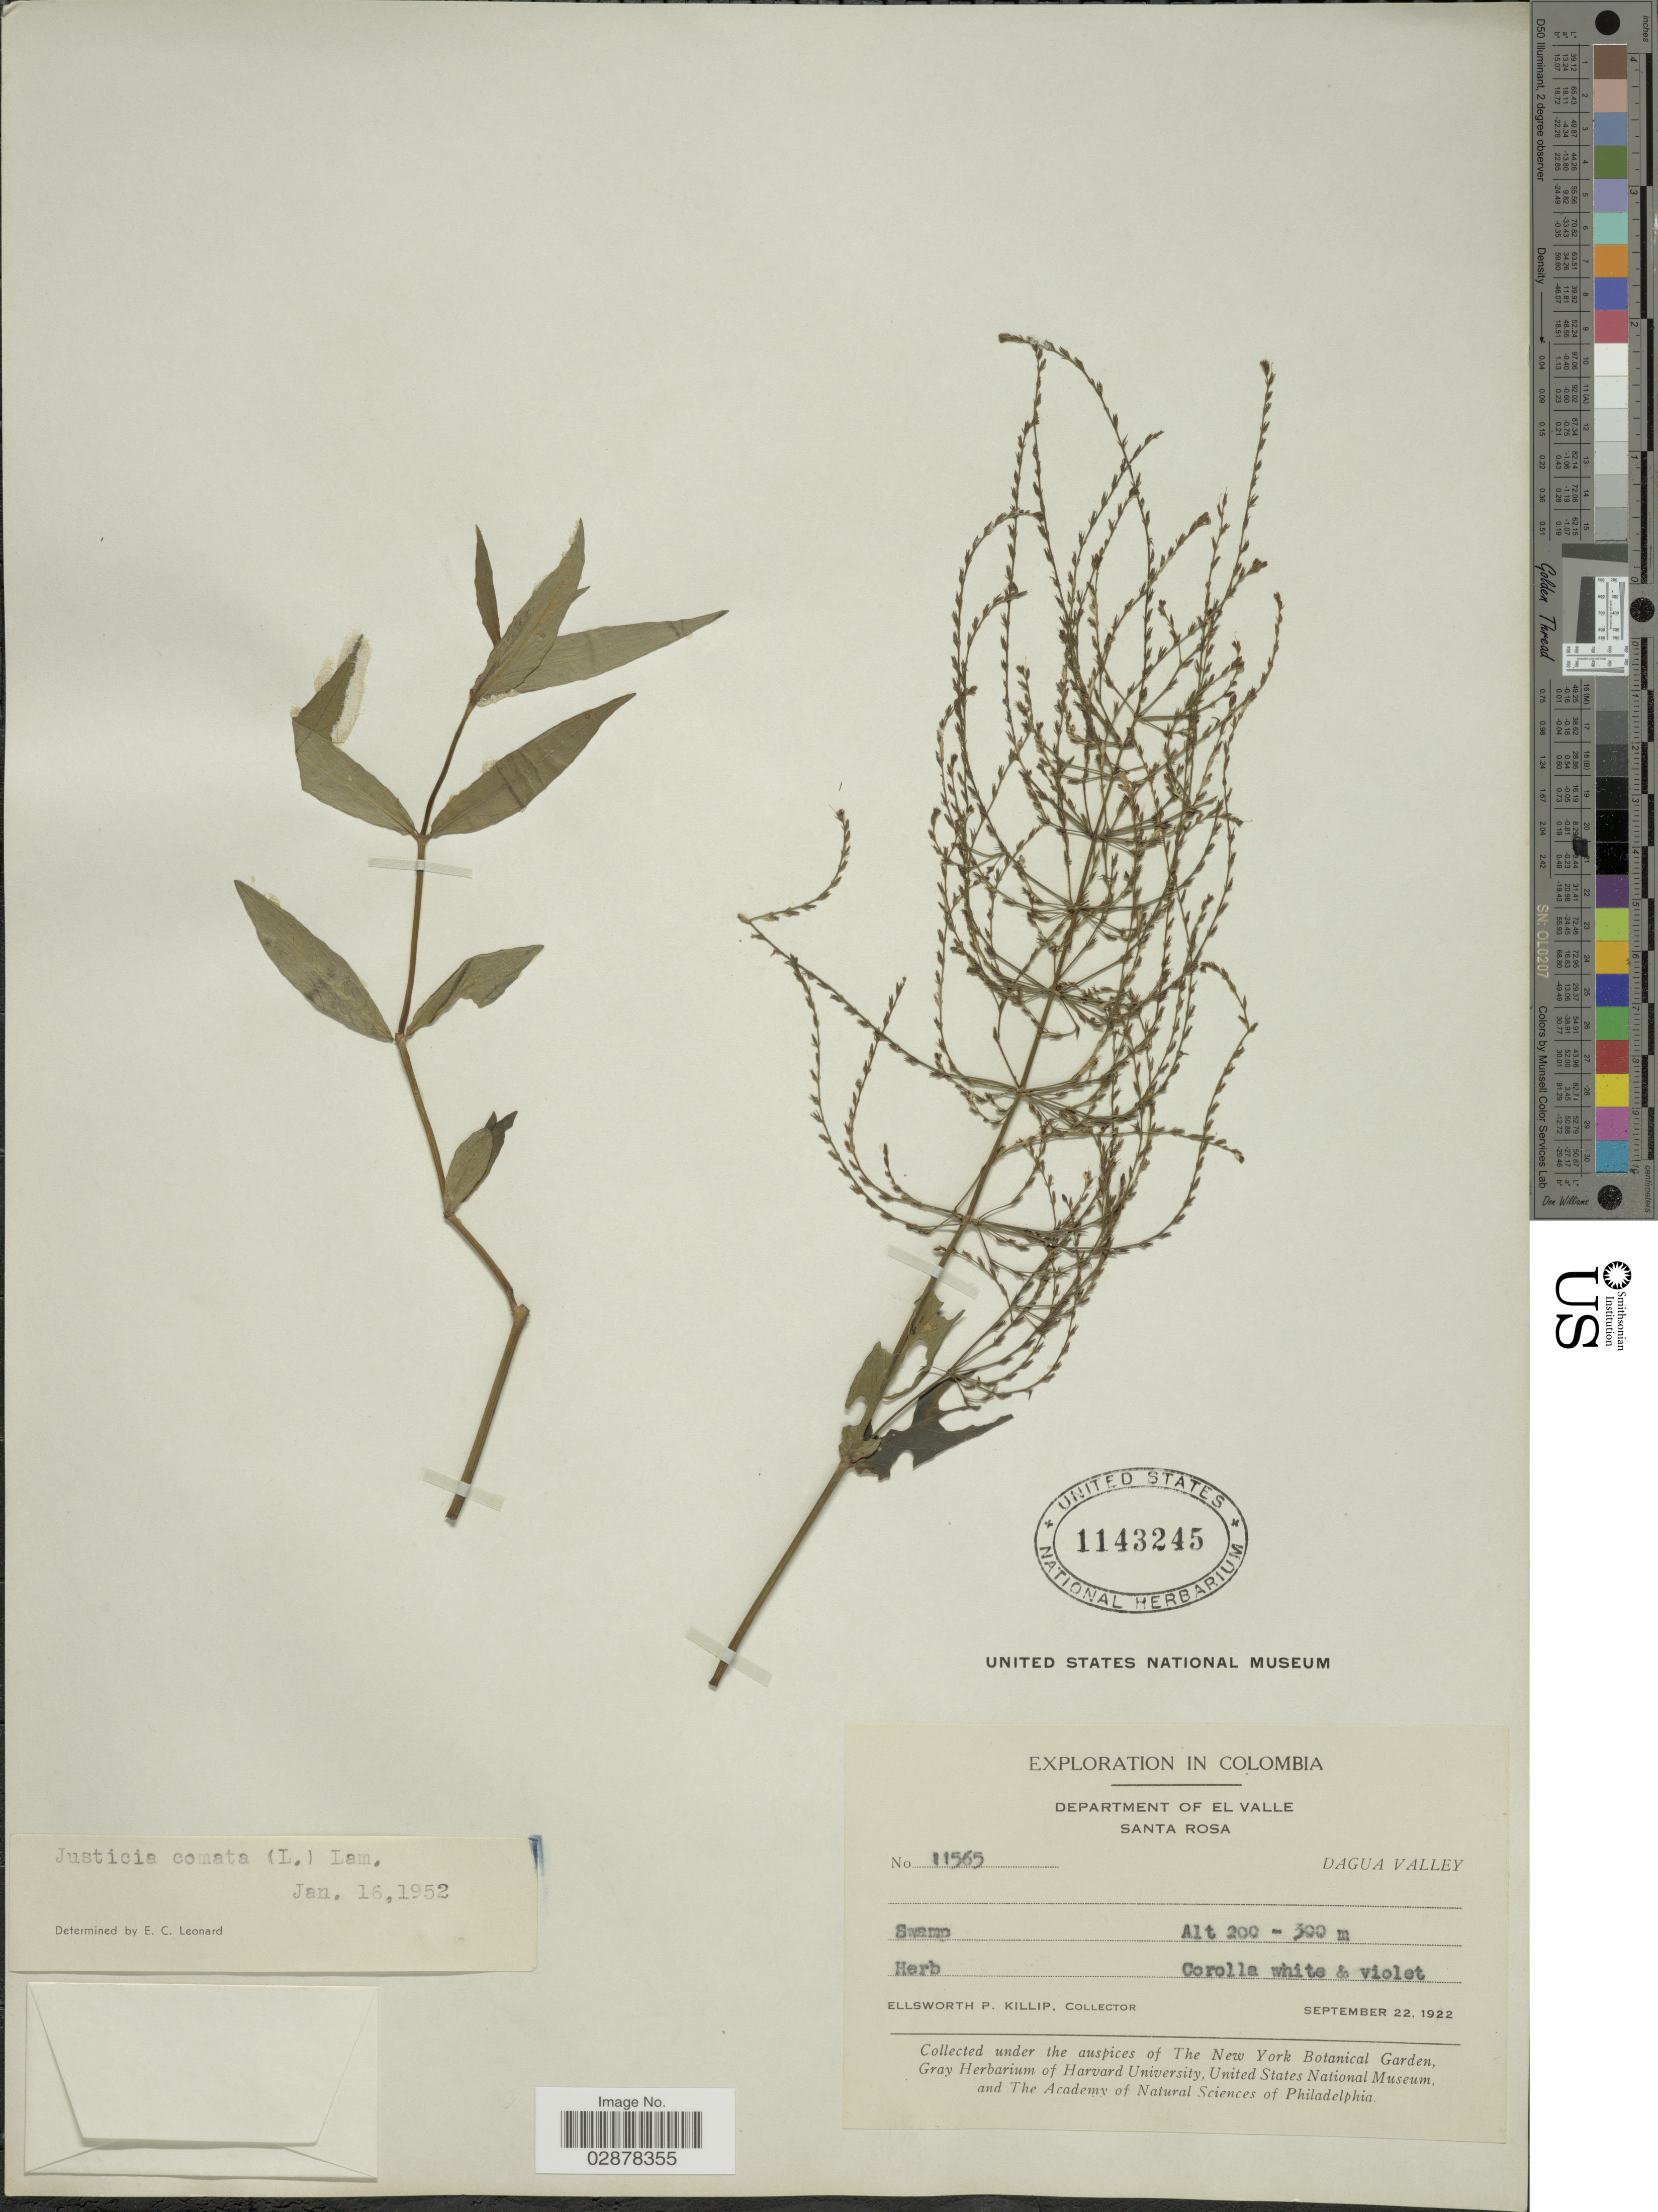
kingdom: Plantae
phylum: Tracheophyta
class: Magnoliopsida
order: Lamiales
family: Acanthaceae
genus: Justicia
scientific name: Justicia comata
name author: (L.) Lam.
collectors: E. P. Killip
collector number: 11565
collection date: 1922-09-22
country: Colombia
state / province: Valle del Cauca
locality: Department of El Valle. Santa Rosa. Dagua Valley. Swamp.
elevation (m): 200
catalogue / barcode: US 1143245